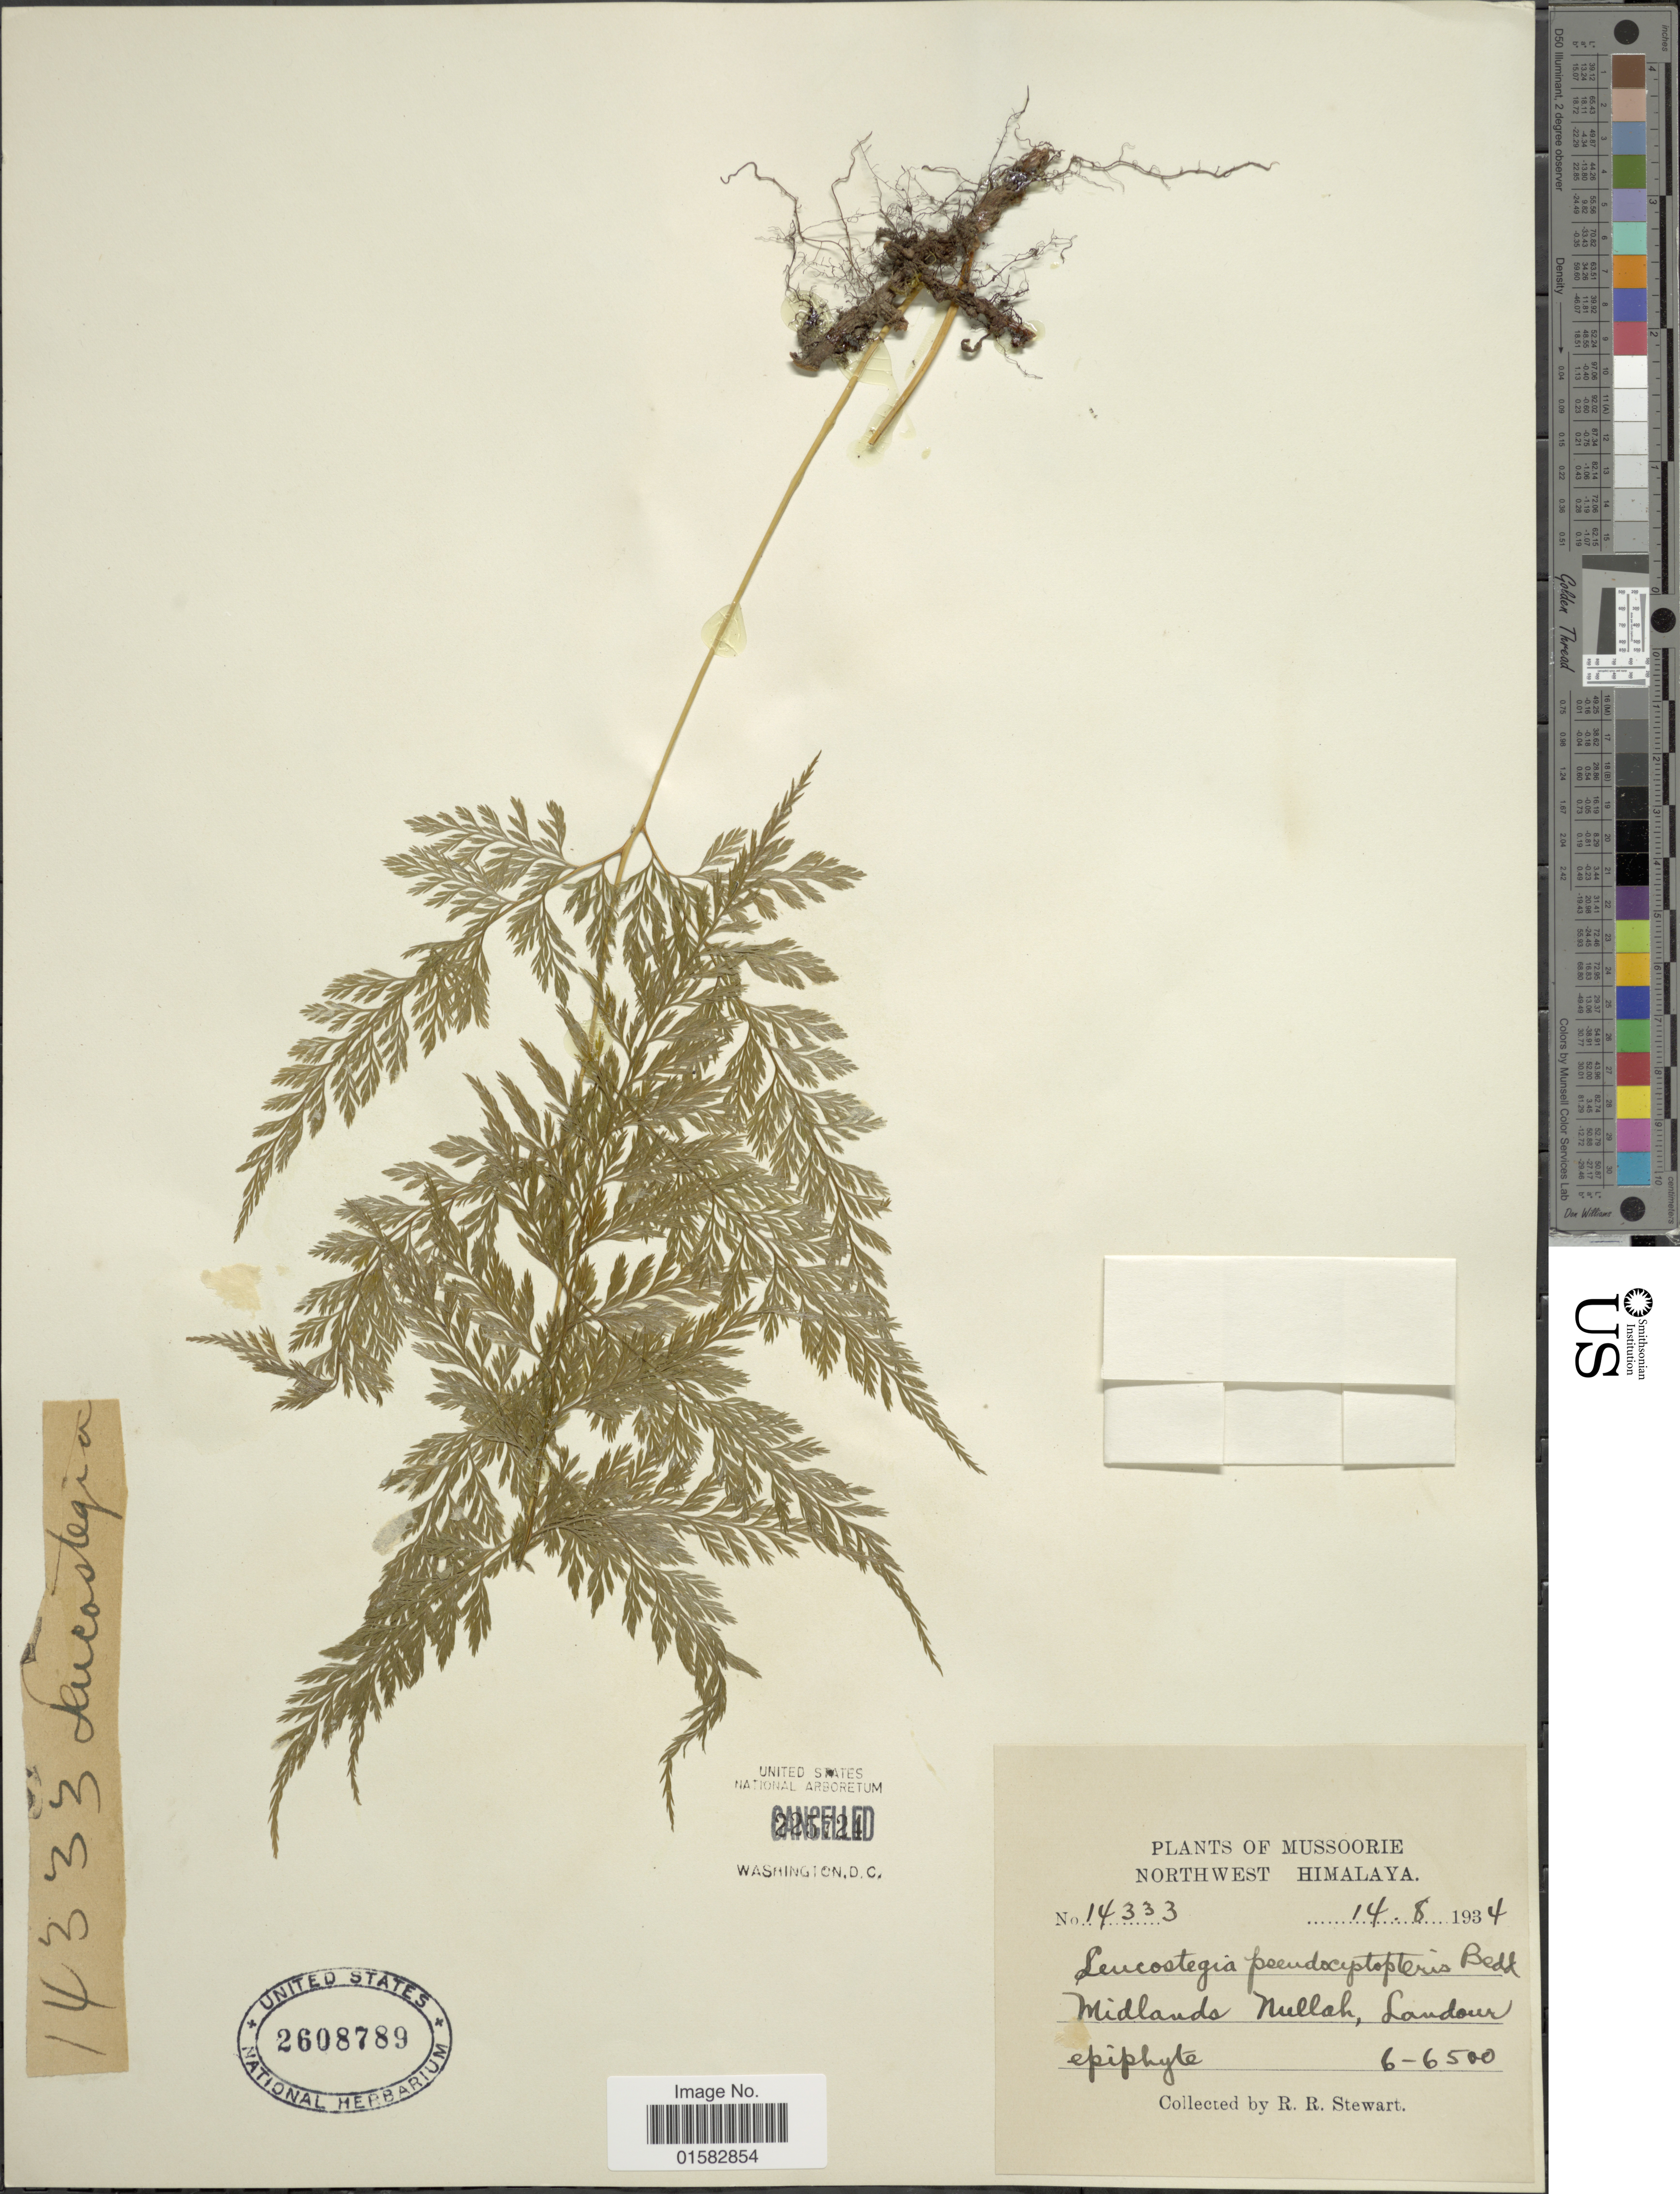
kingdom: Plantae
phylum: Tracheophyta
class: Polypodiopsida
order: Polypodiales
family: Davalliaceae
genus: Davallia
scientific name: Davallia pulchra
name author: D. Don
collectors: R. R. Stewart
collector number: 14333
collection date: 1934-08-14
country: India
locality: Mussoorie, Northwest Himalaya, Midlands Nullah, Landour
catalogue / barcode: US 2608789